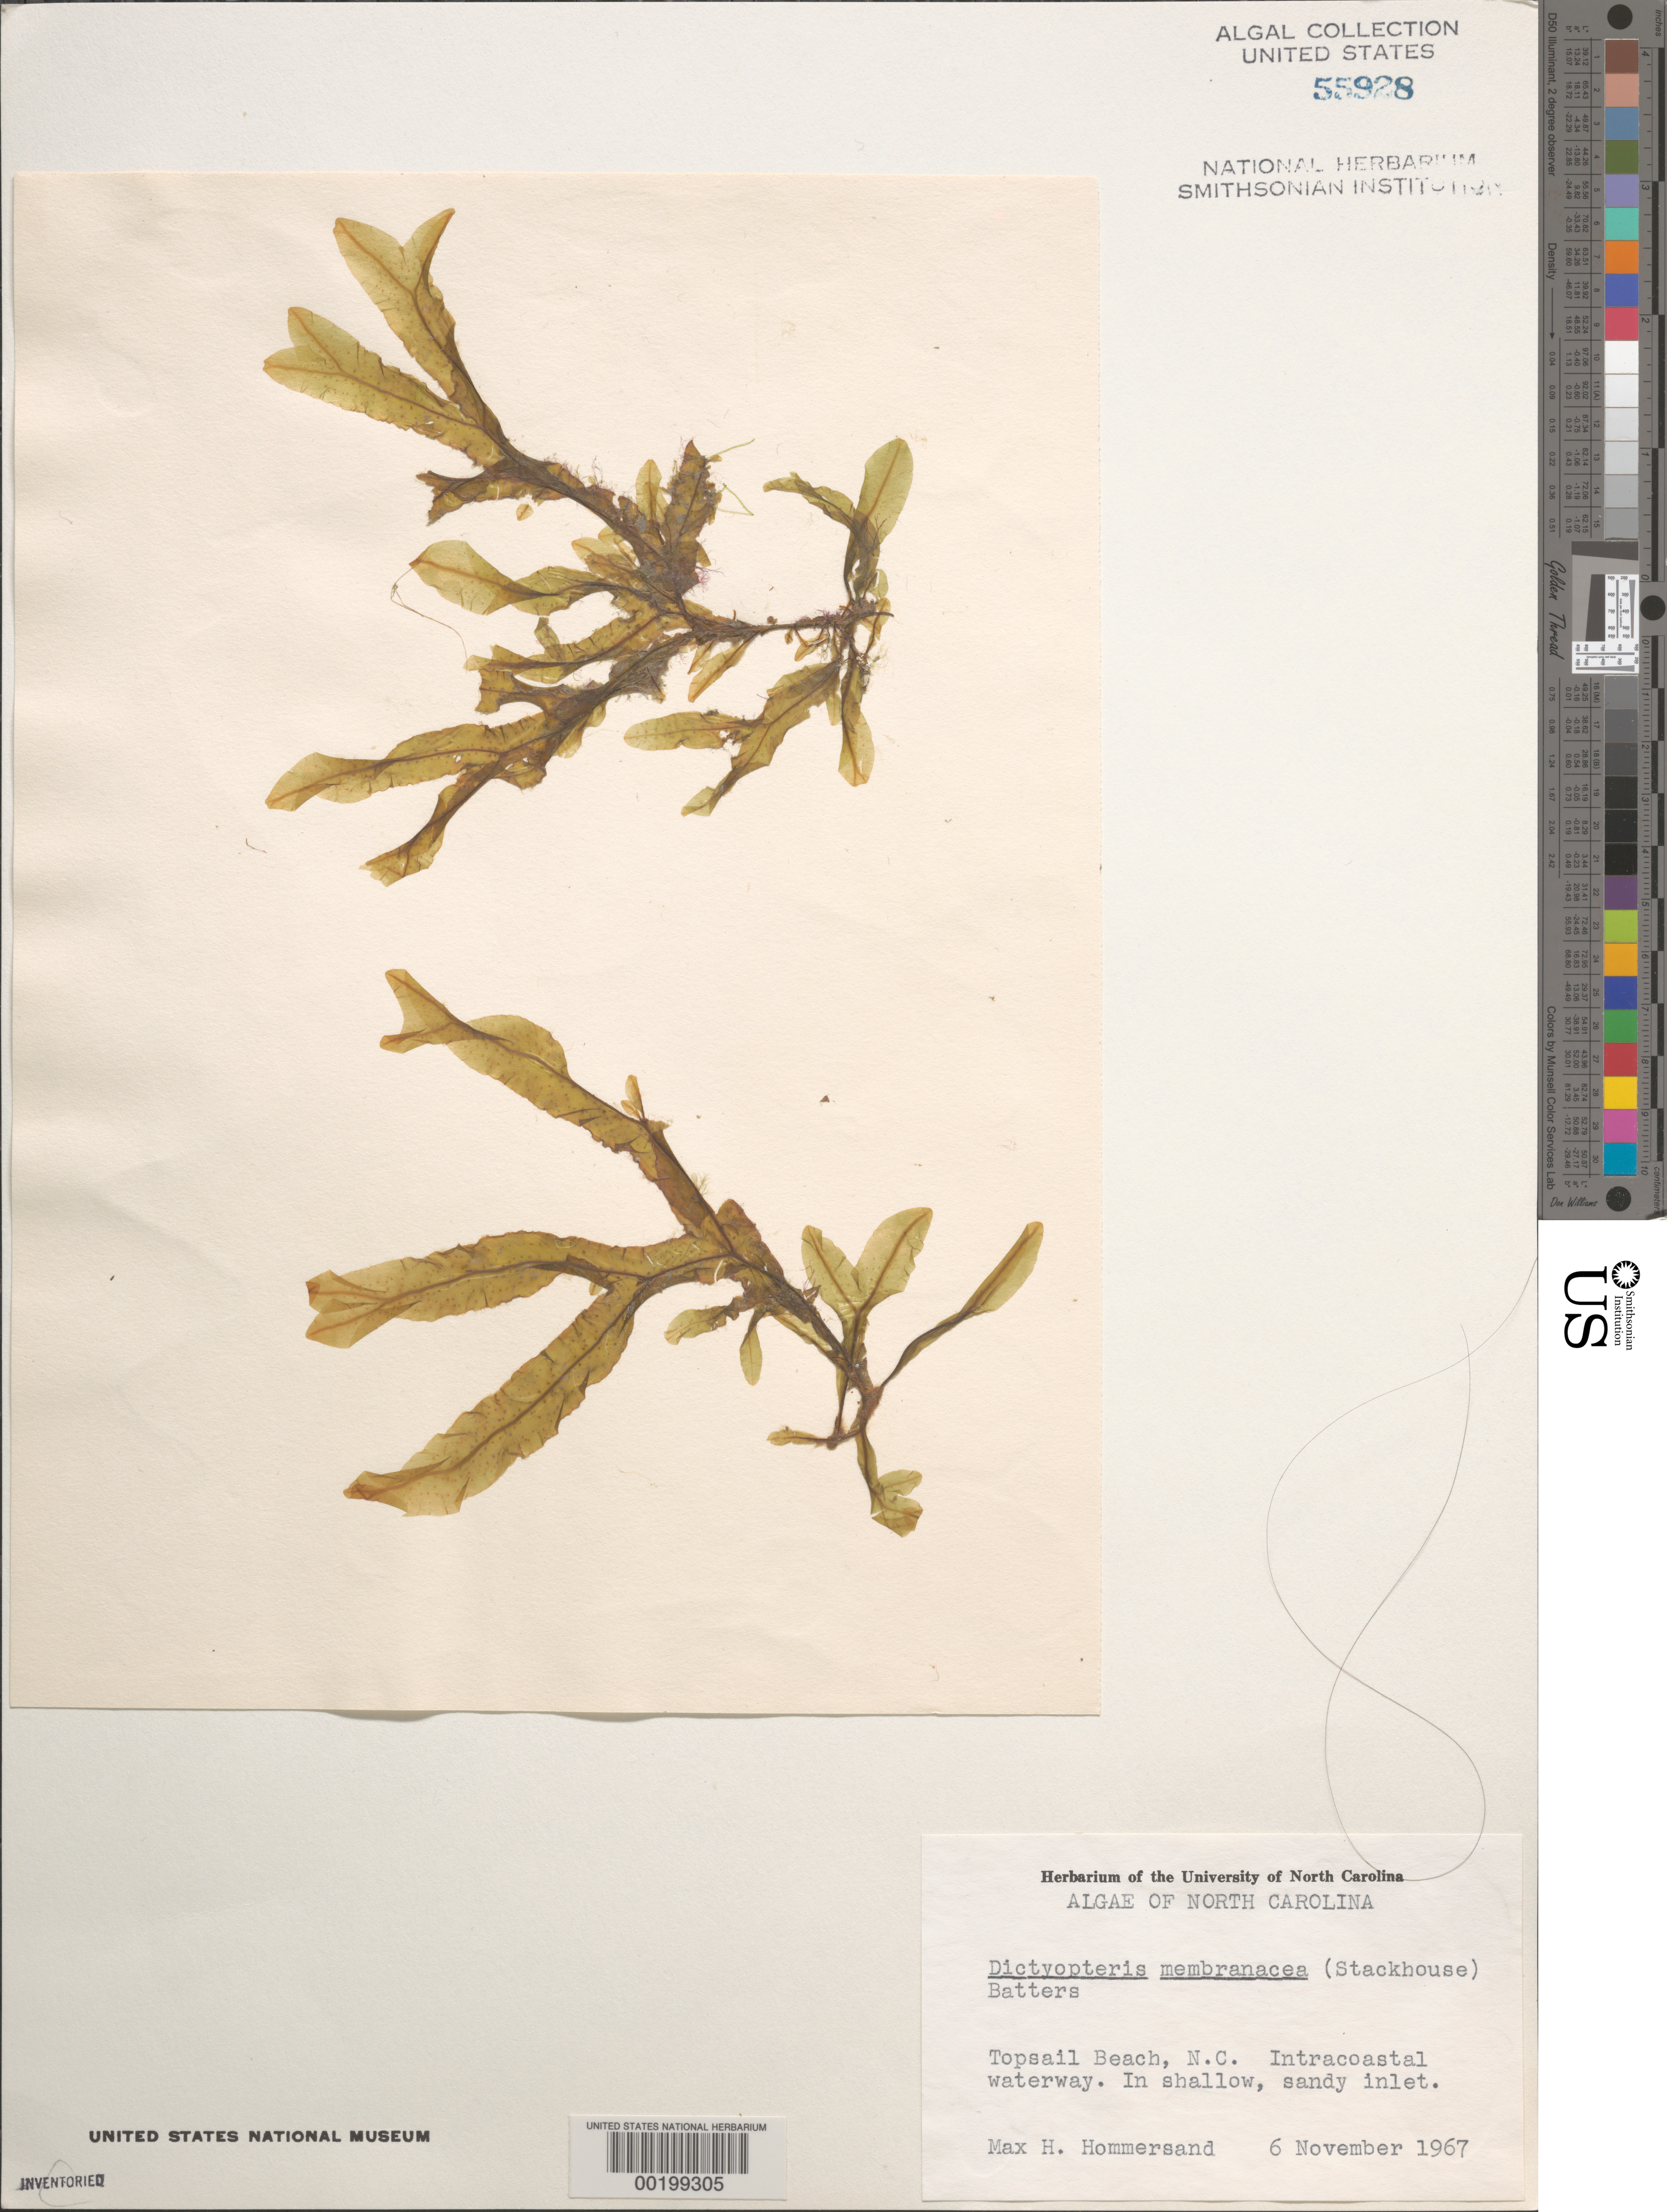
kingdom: Chromista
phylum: Ochrophyta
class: Phaeophyceae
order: Dictyotales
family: Dictyotaceae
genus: Dictyopteris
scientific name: Dictyopteris polypodioides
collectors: M. H. Hommersand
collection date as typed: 06 Nov 1967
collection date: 1967-11-06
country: United States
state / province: North Carolina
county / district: Onslow County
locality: Topsail Beach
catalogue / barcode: US 55928